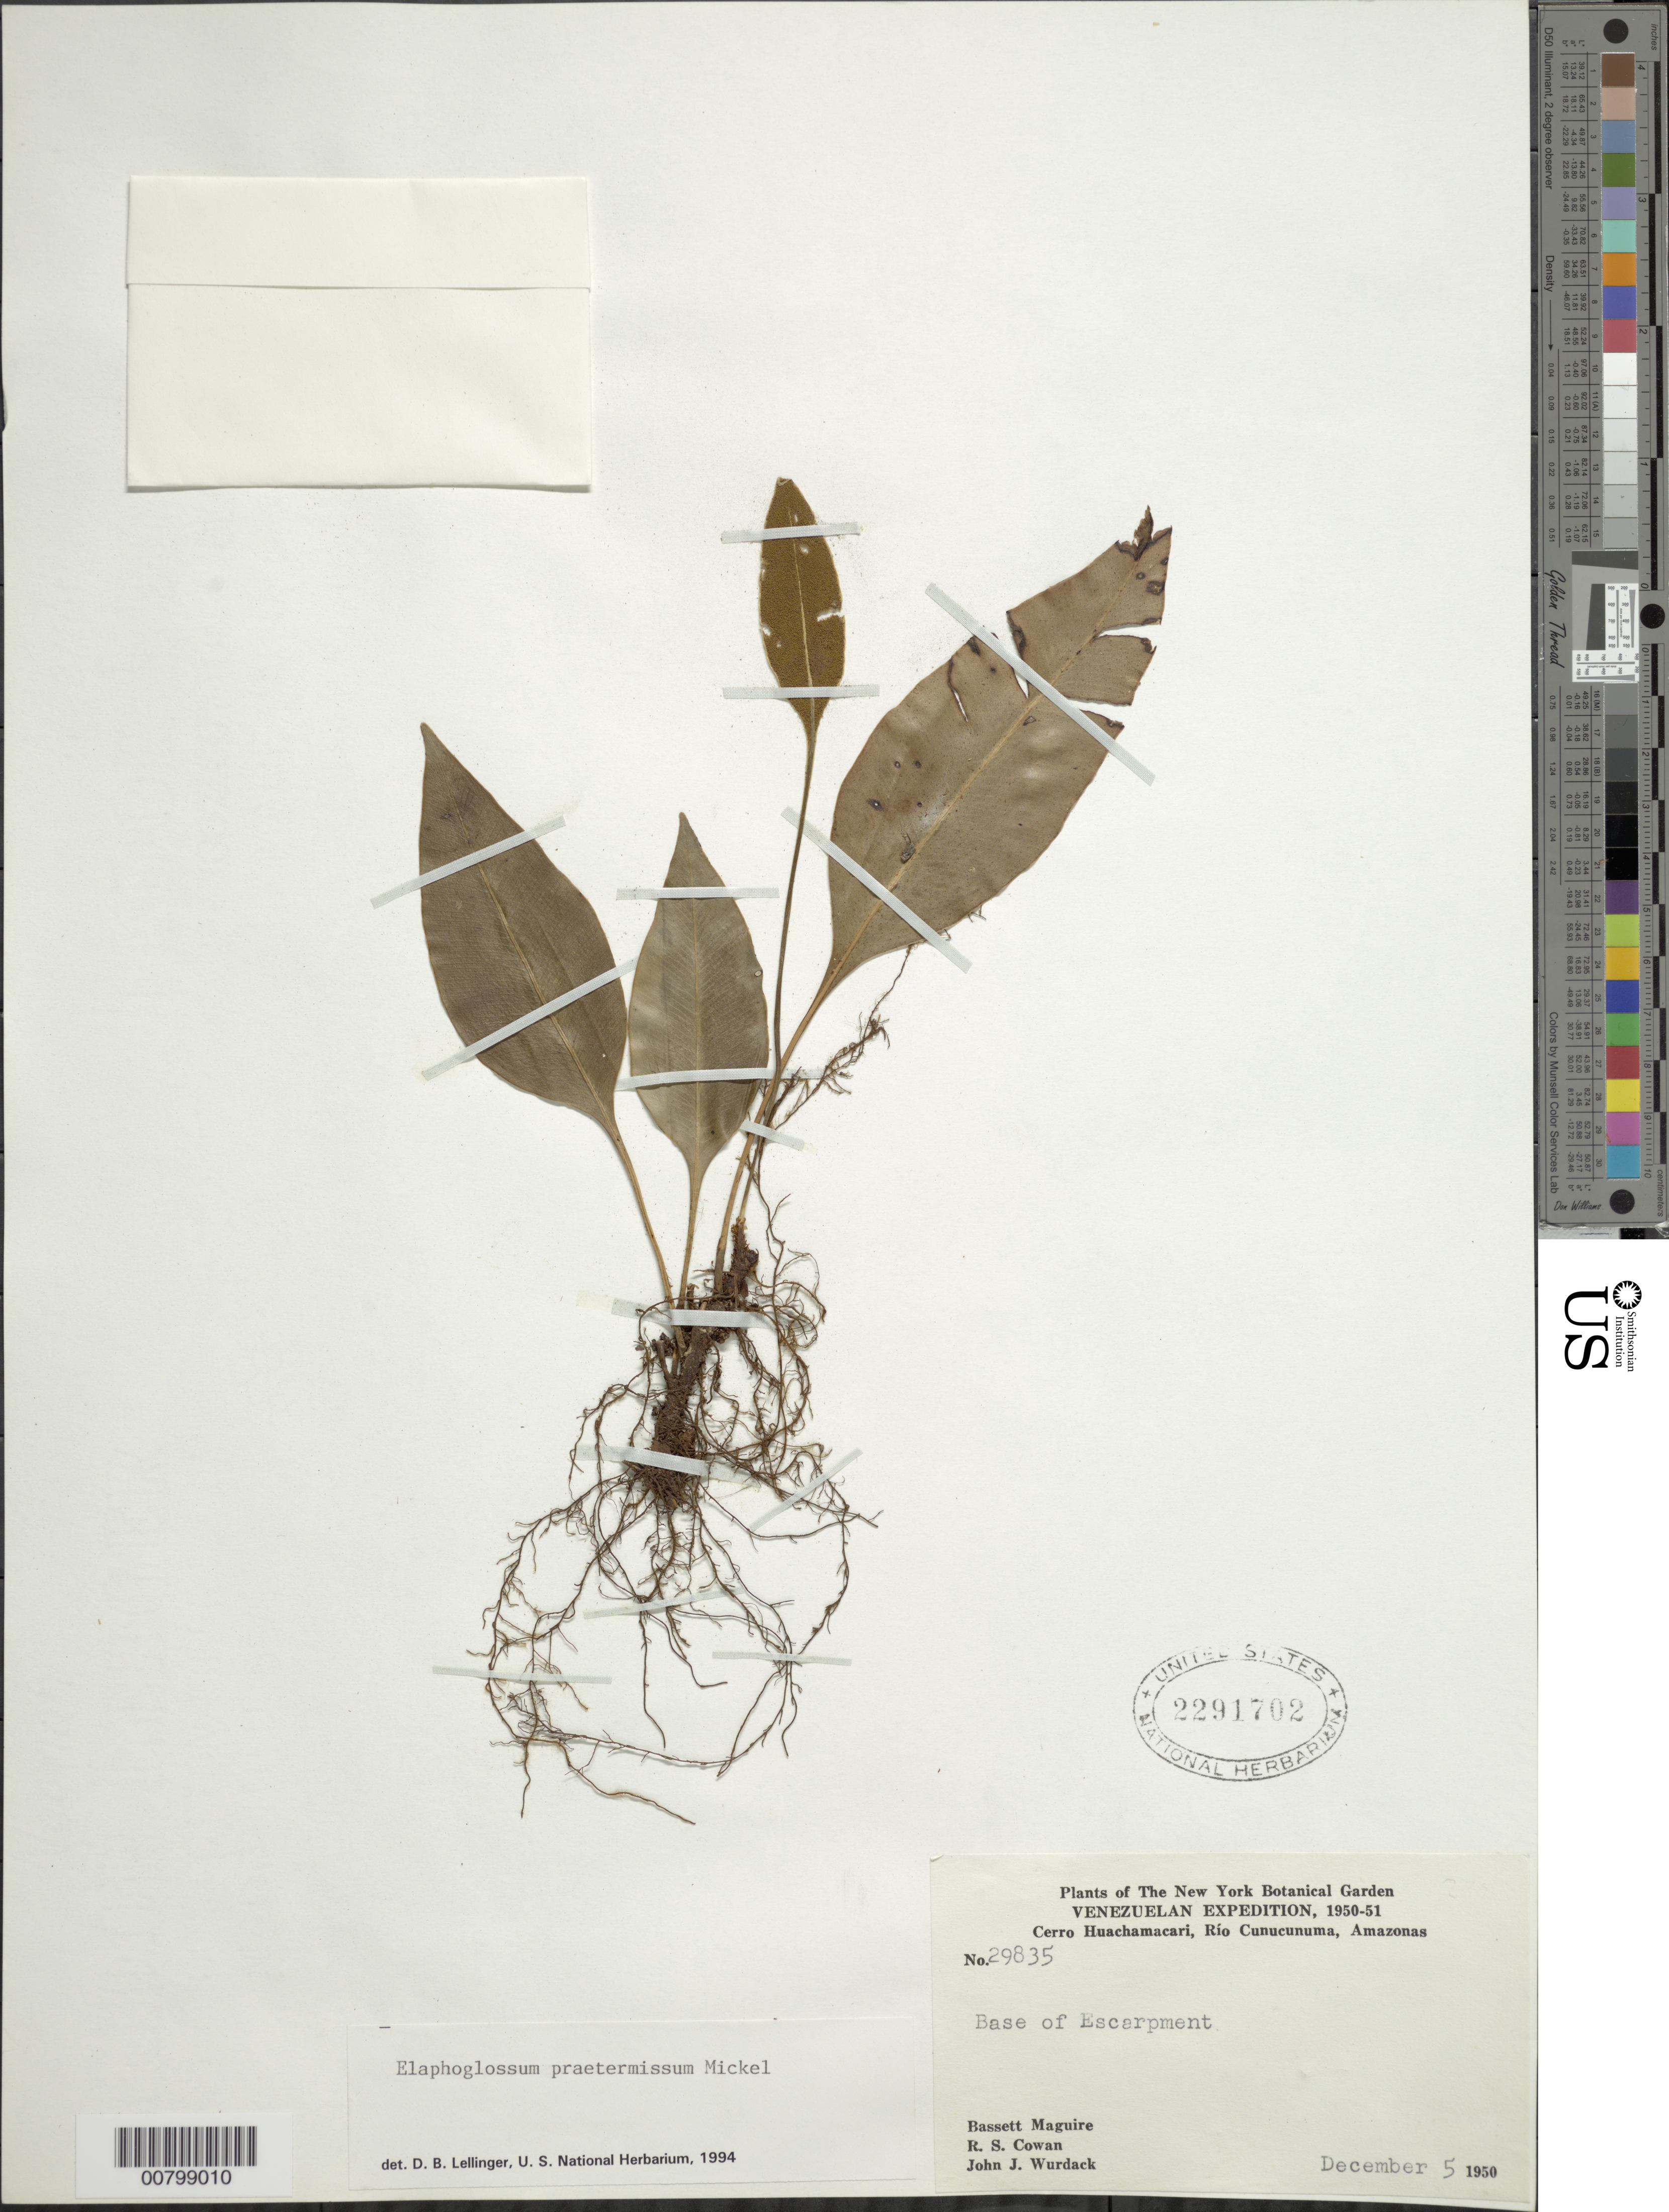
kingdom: Plantae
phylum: Tracheophyta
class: Polypodiopsida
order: Polypodiales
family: Dryopteridaceae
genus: Elaphoglossum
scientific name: Elaphoglossum praetermissum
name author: Mickel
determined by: Lellinger, David B., (BOT), Smithsonian Institution - National Museum of Natural History (UNITED STATES)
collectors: B. Maguire, R. S. Cowan & J. J. Wurdack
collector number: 29835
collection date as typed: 5-Dec-50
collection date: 1950-12-05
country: Venezuela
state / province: Amazonas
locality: Cerro Huachamacari, Río Cunucunuma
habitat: Base of escarpment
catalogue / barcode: US 2291702